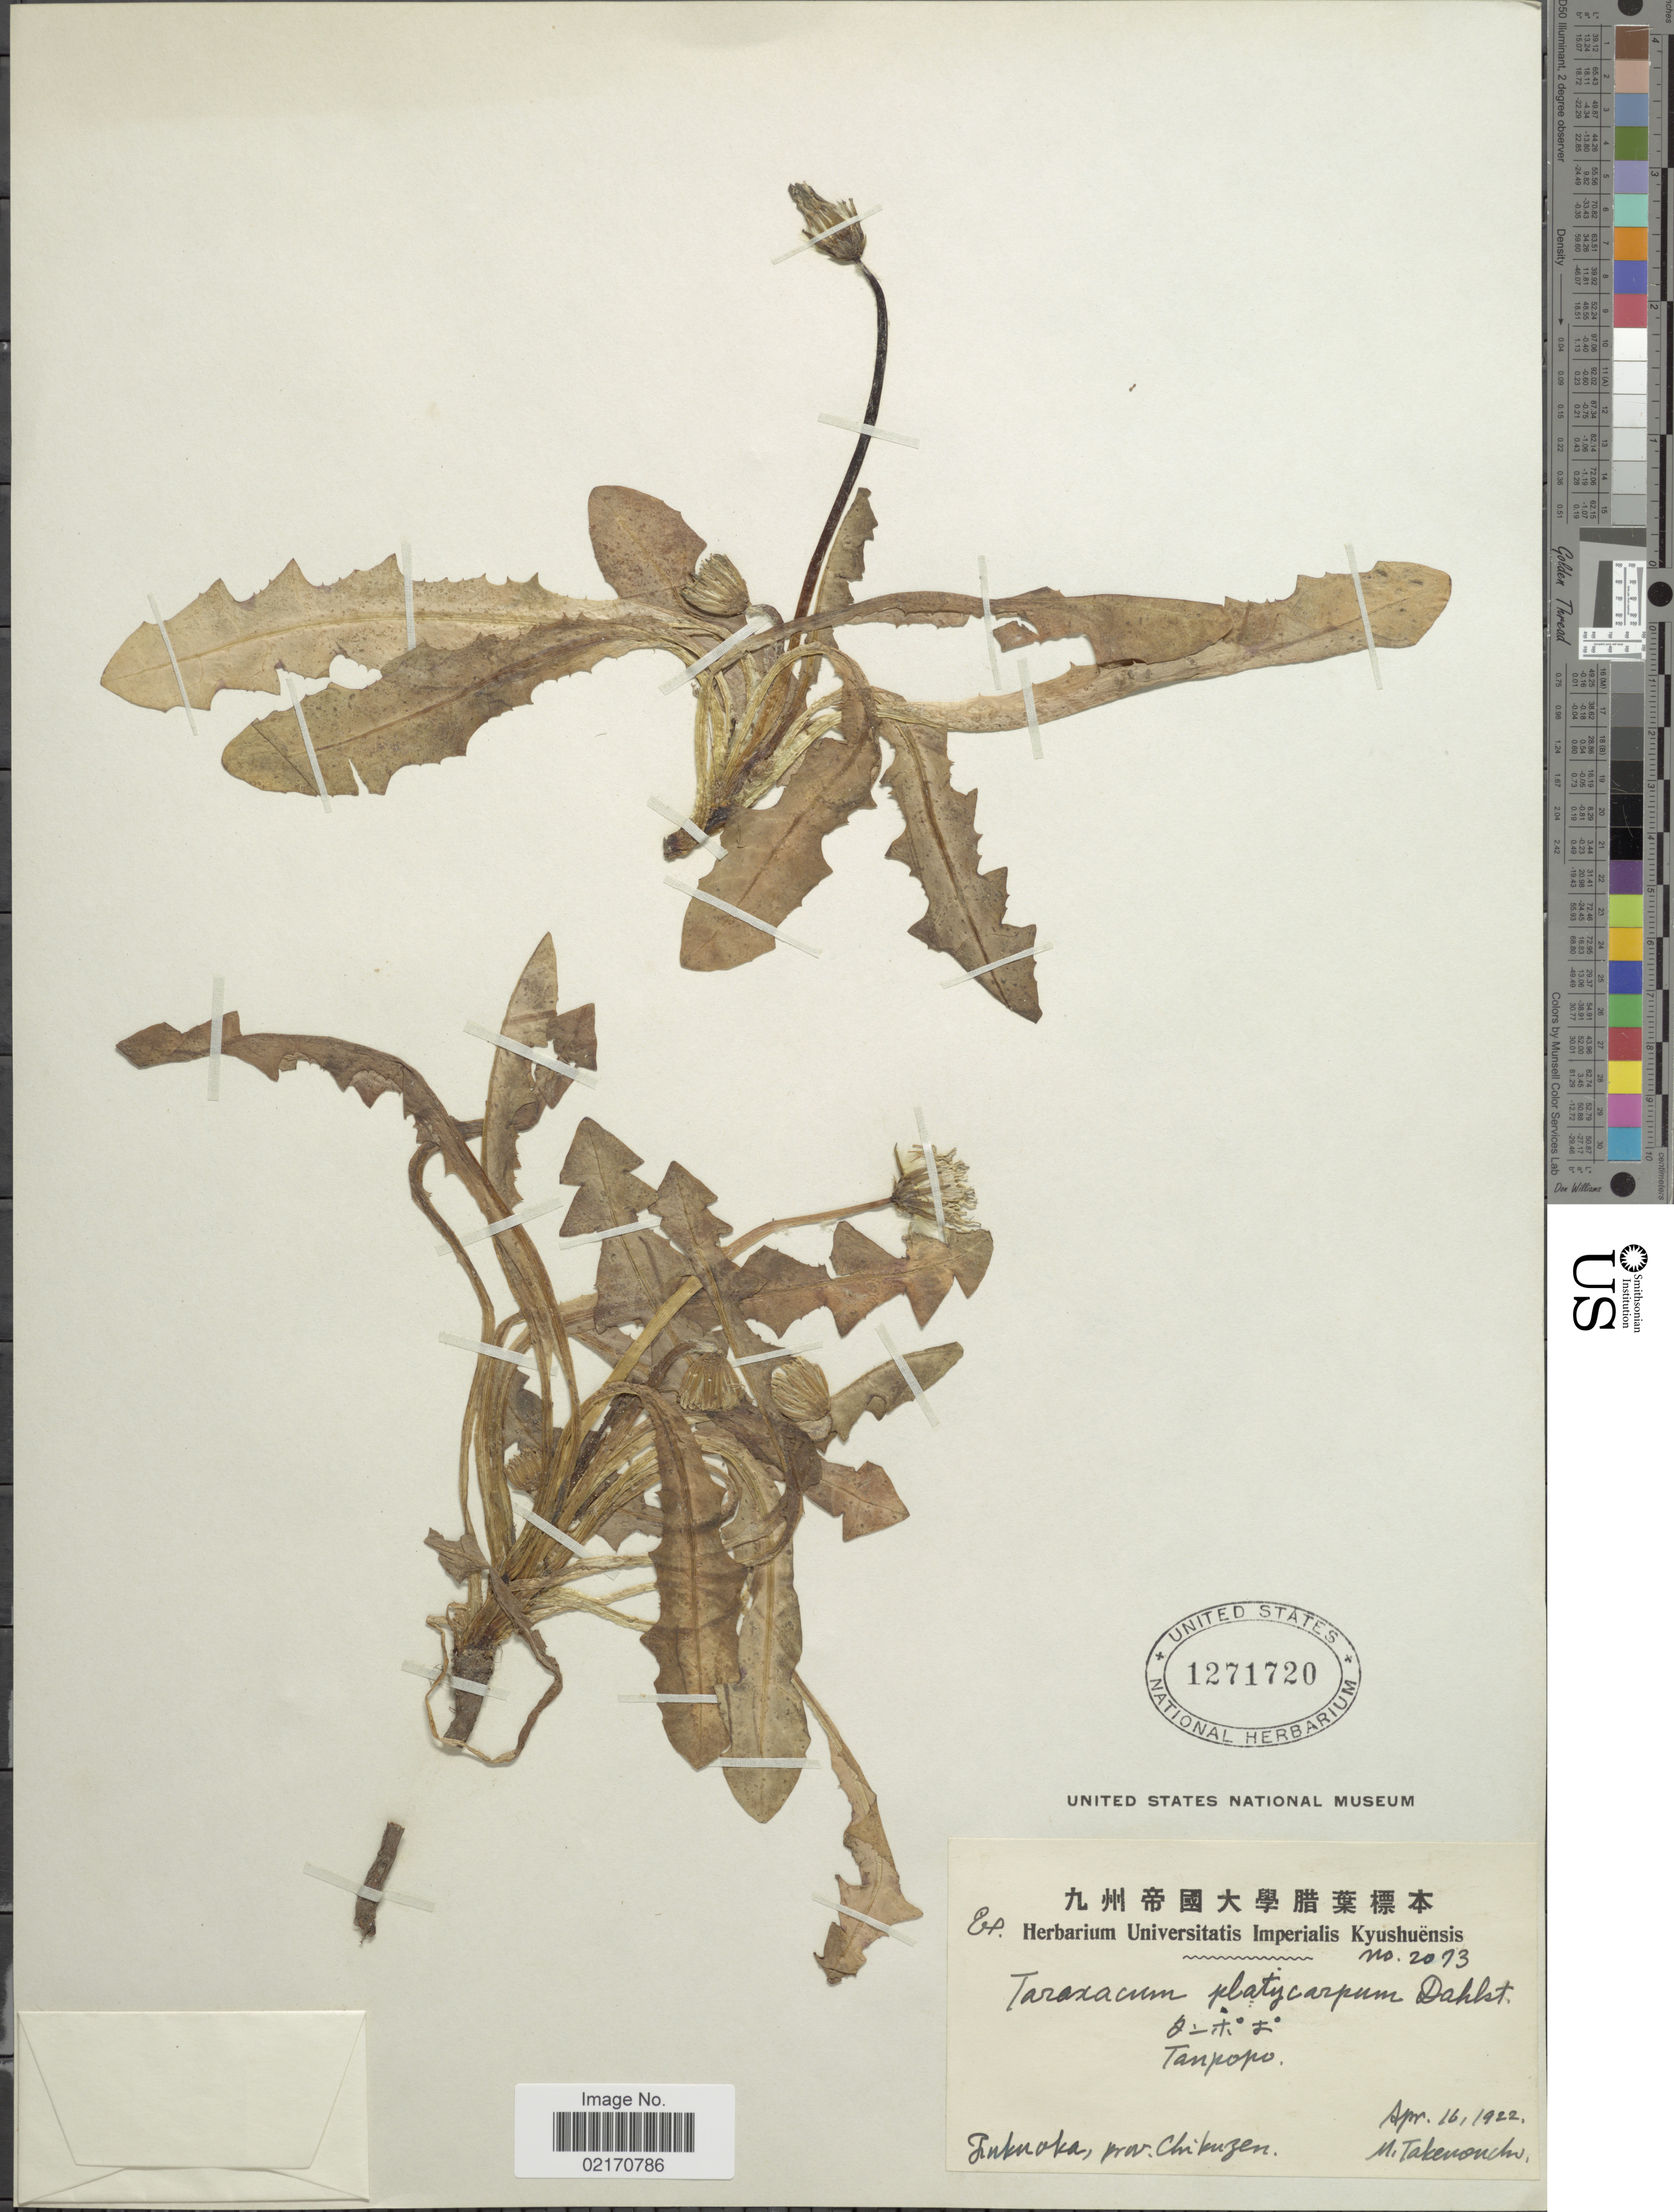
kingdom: Plantae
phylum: Tracheophyta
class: Magnoliopsida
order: Asterales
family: Asteraceae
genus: Taraxacum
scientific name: Taraxacum platycarpum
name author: Dahlst.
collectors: M. Takenouchi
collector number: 2073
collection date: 1922-04-16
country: Japan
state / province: Hukuoka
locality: Fukuoka, Prov. Chikuzen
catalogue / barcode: US 1271720